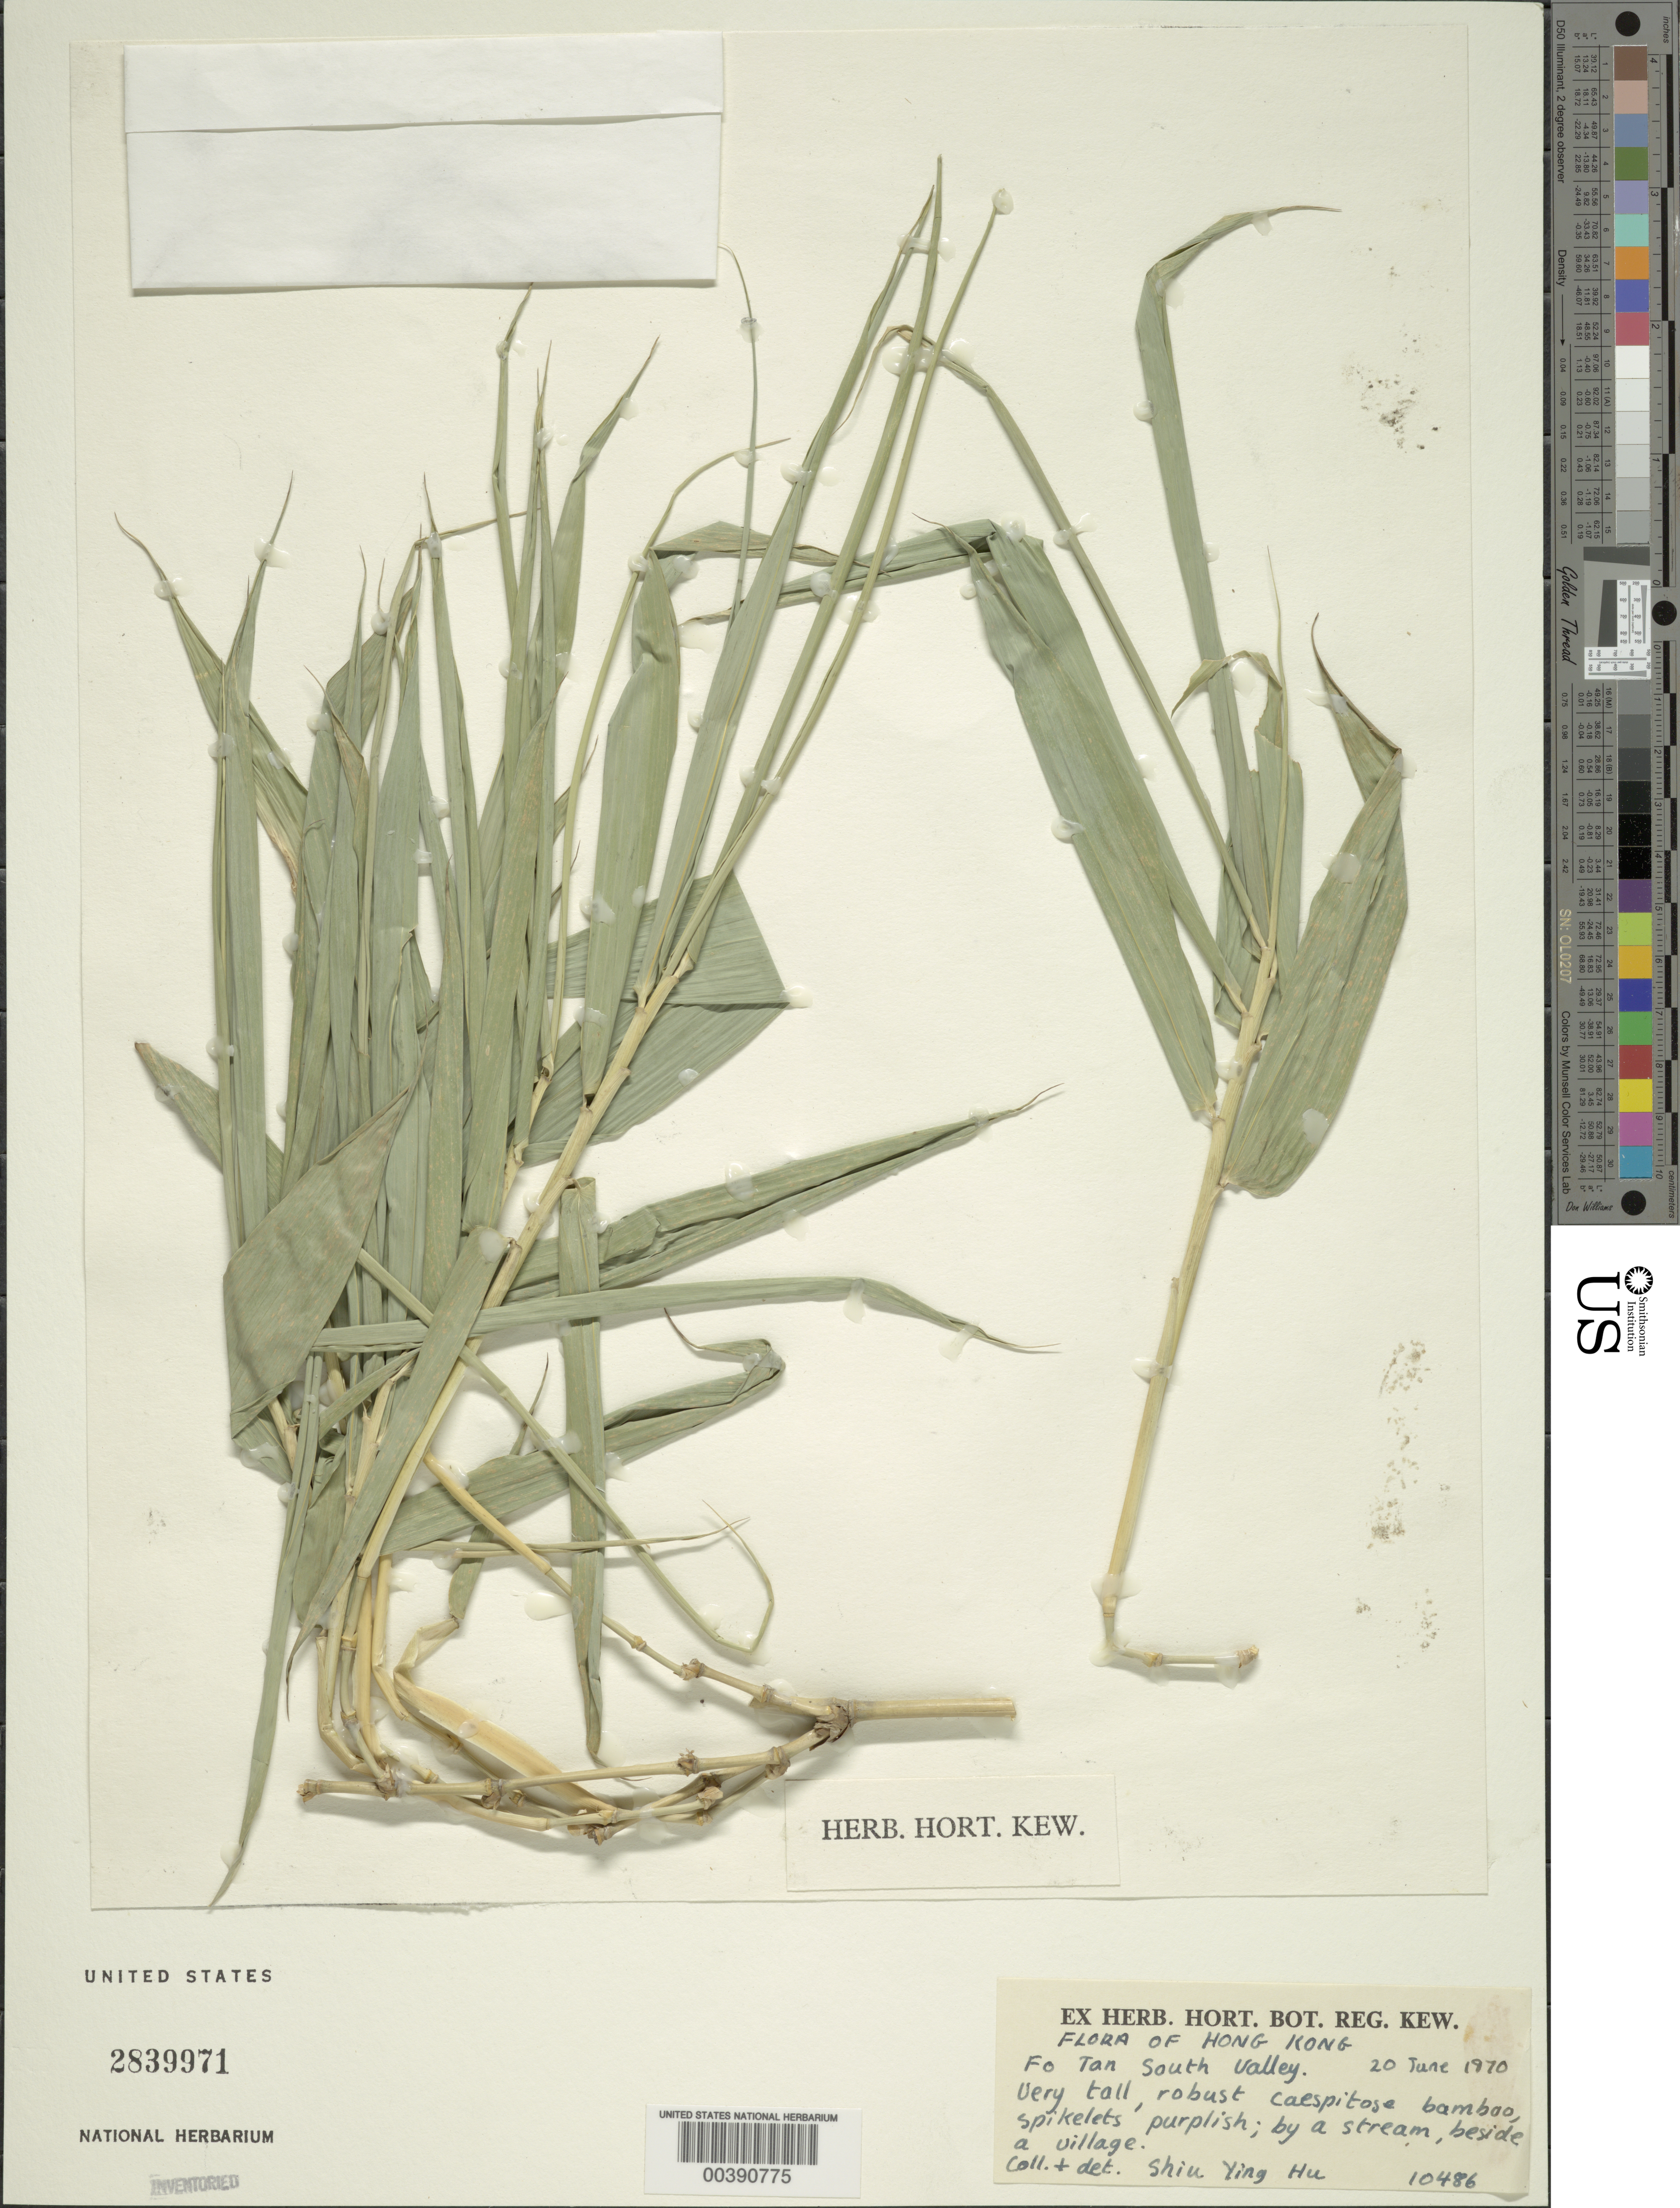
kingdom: Plantae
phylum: Tracheophyta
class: Liliopsida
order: Poales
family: Poaceae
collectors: Y. Shiu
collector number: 10486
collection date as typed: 20 Jun 1970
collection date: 1970-06-20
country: China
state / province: Hong Kong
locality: Fo tan south valley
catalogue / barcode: US 2839971